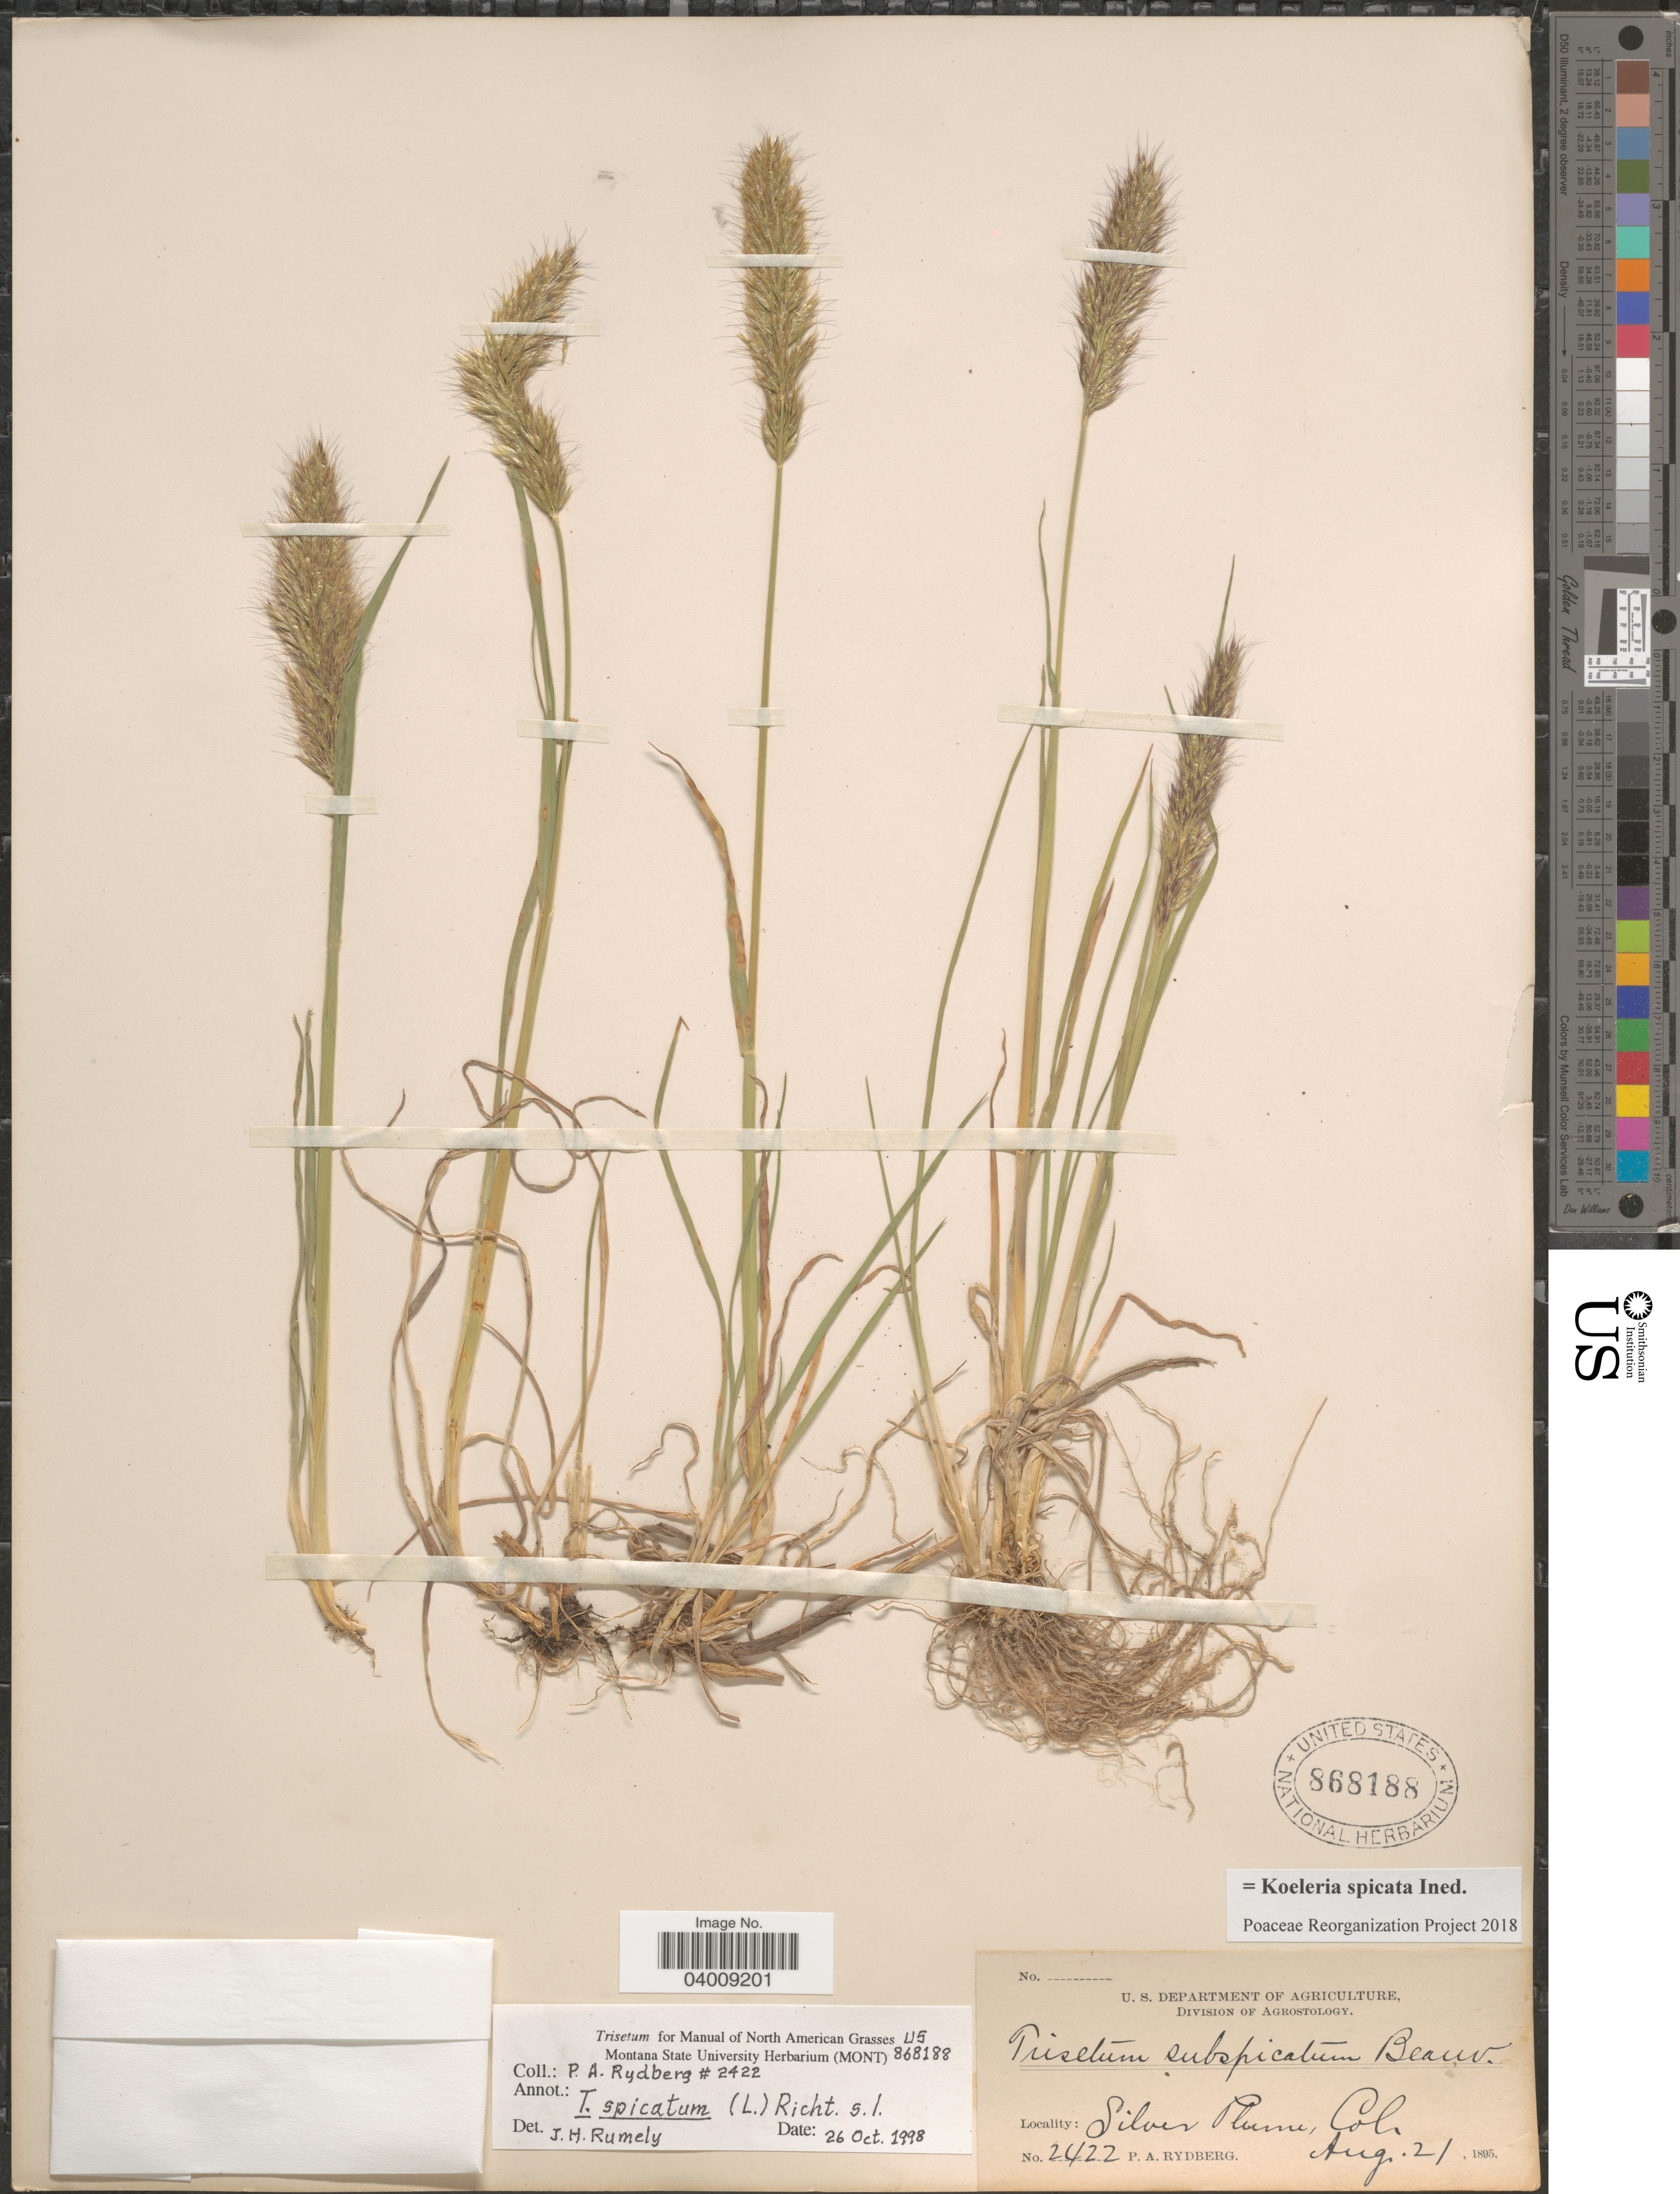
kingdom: Plantae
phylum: Tracheophyta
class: Liliopsida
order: Poales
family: Poaceae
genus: Koeleria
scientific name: Koeleria spicata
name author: (L.) Barberá et al.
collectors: P. A. Rydberg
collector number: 2422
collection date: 1895-08-21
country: United States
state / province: Colorado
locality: Silver Plume.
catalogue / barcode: US 868188